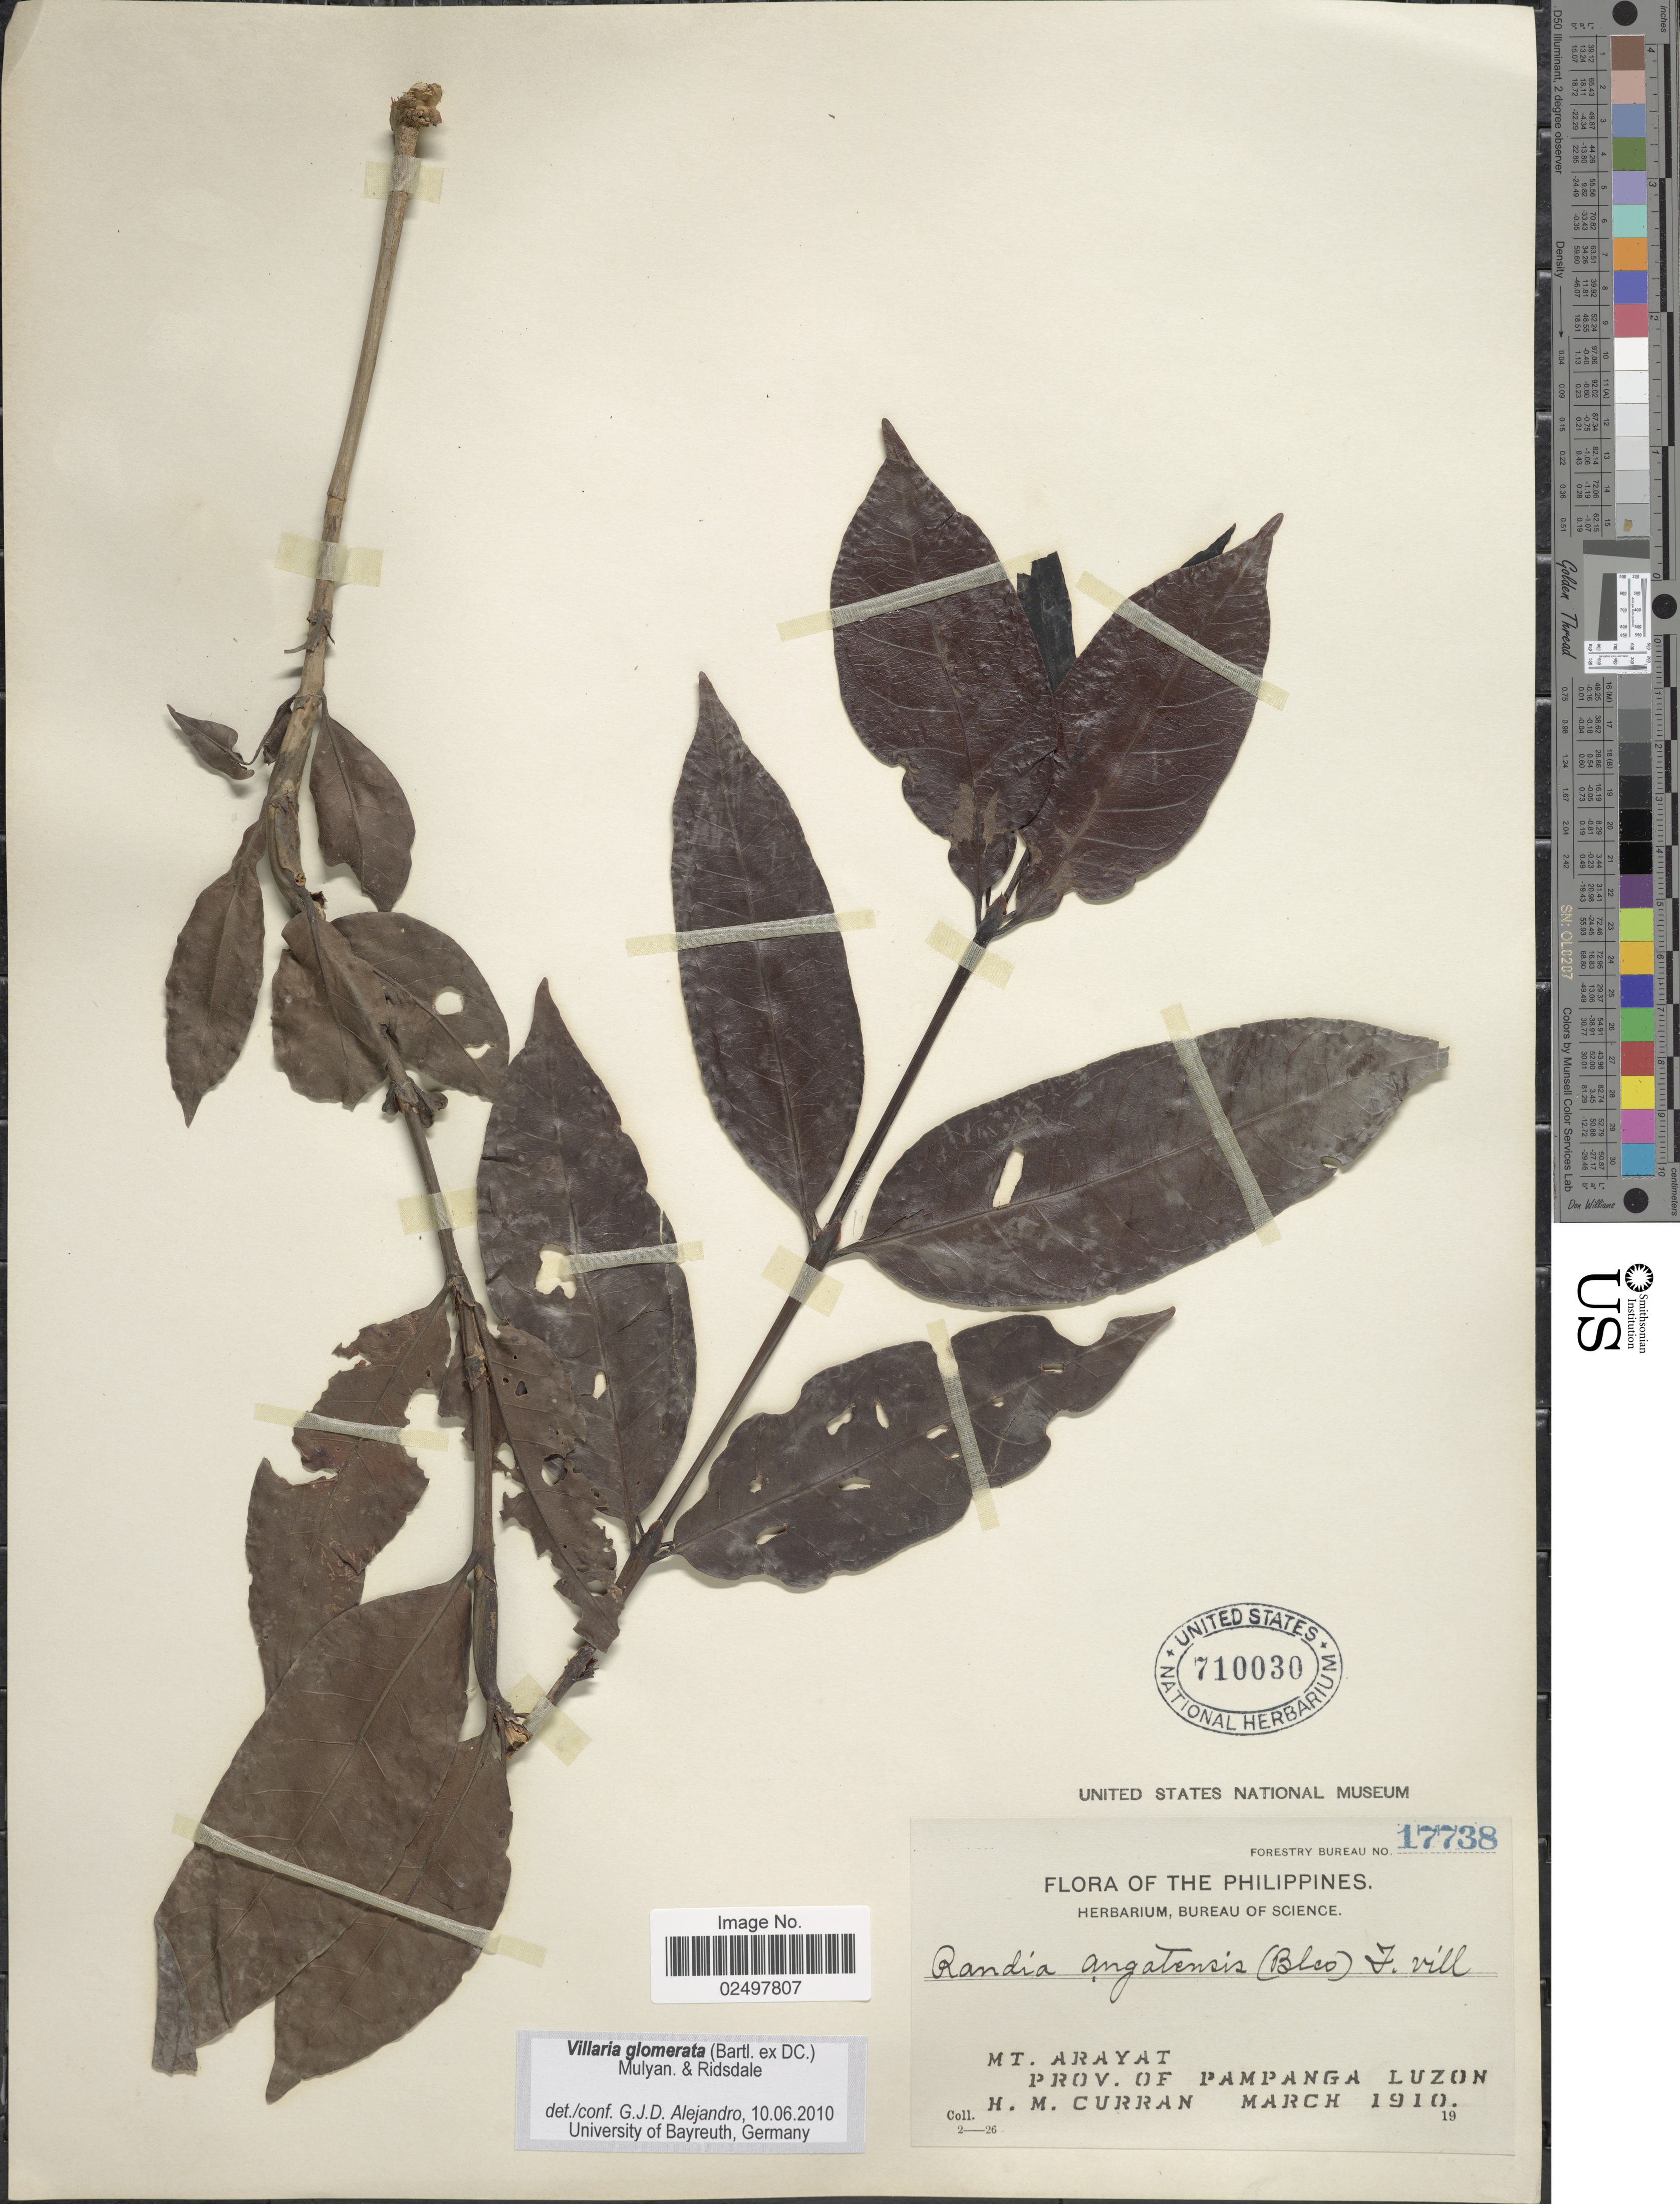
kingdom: Plantae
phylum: Tracheophyta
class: Magnoliopsida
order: Gentianales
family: Rubiaceae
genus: Villaria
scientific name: Villaria glomerata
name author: (Bartl. ex DC.) Mulyan. & Ridsdale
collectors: H. M. Curran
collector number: Forestry Bureau 17738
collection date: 1910-03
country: Philippines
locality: Mt. Arayat, Prov. of Pampanga Luzon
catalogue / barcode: US 710030